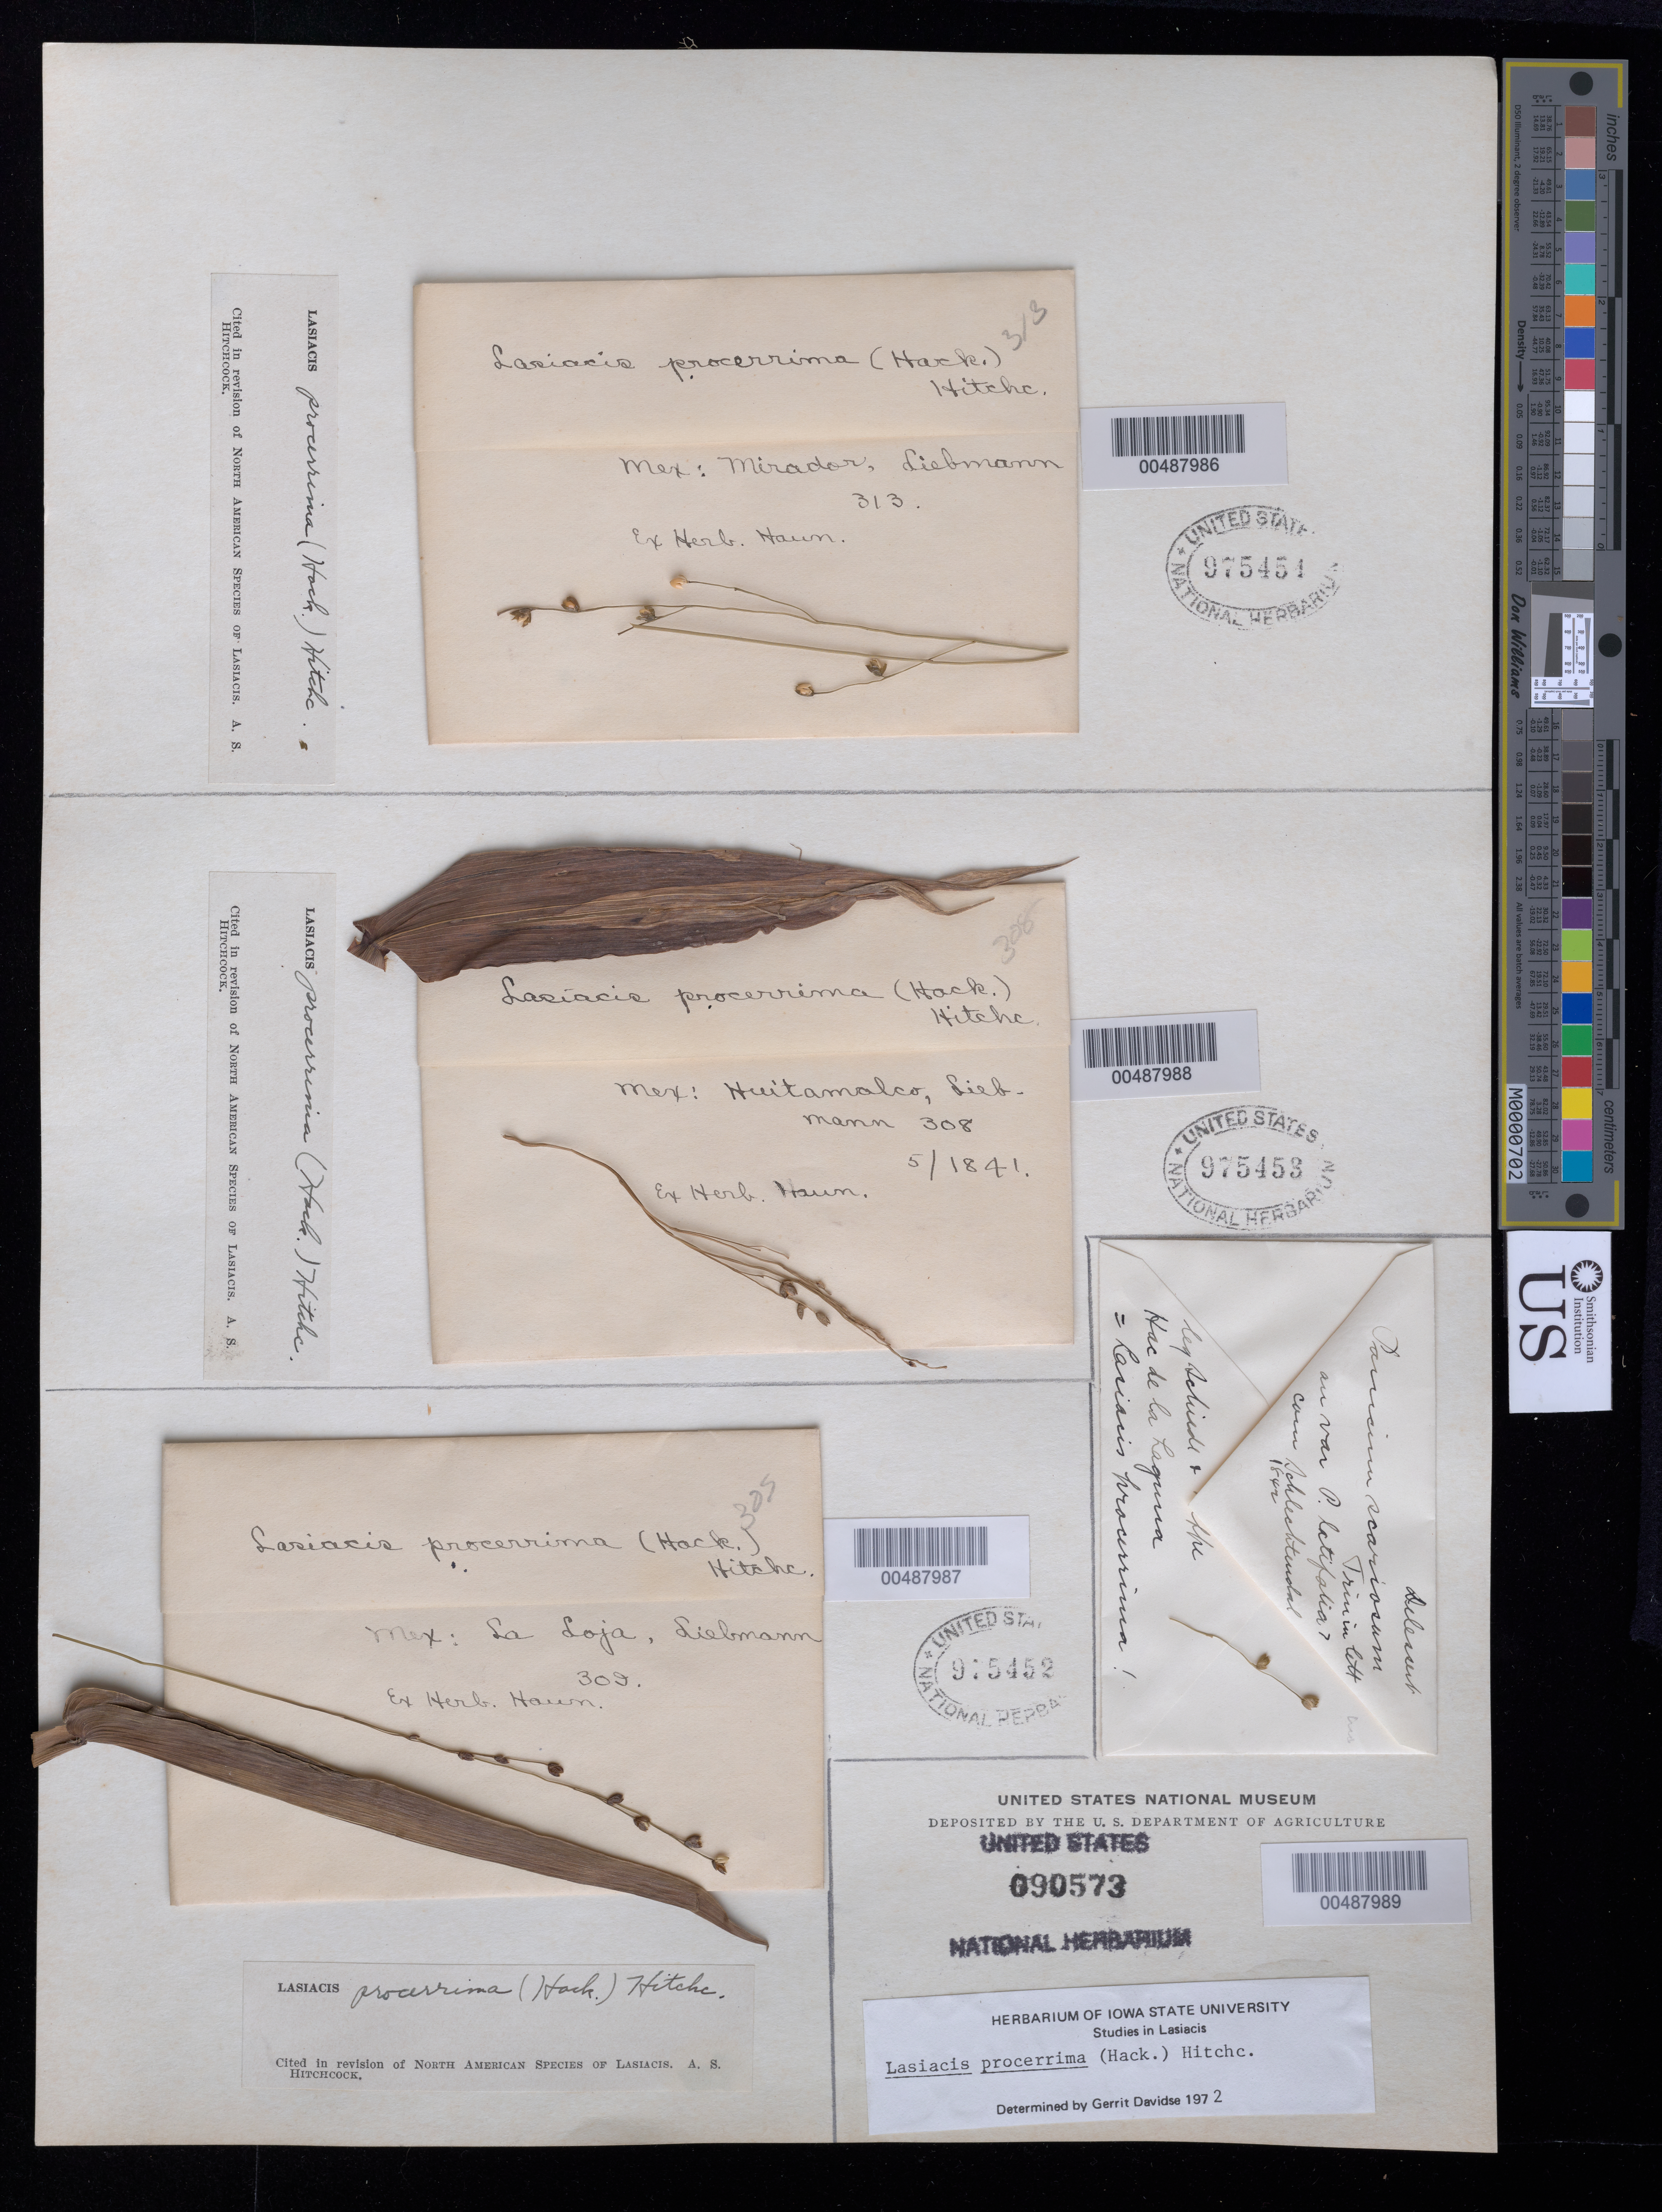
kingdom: Plantae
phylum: Tracheophyta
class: Liliopsida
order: Poales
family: Poaceae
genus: Lasiacis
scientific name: Lasiacis procerrima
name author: (Hack.) Hitchc.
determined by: Davidse, Gerrit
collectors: F. M. Liebmann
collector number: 313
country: Mexico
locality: Mirador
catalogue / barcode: US 975454